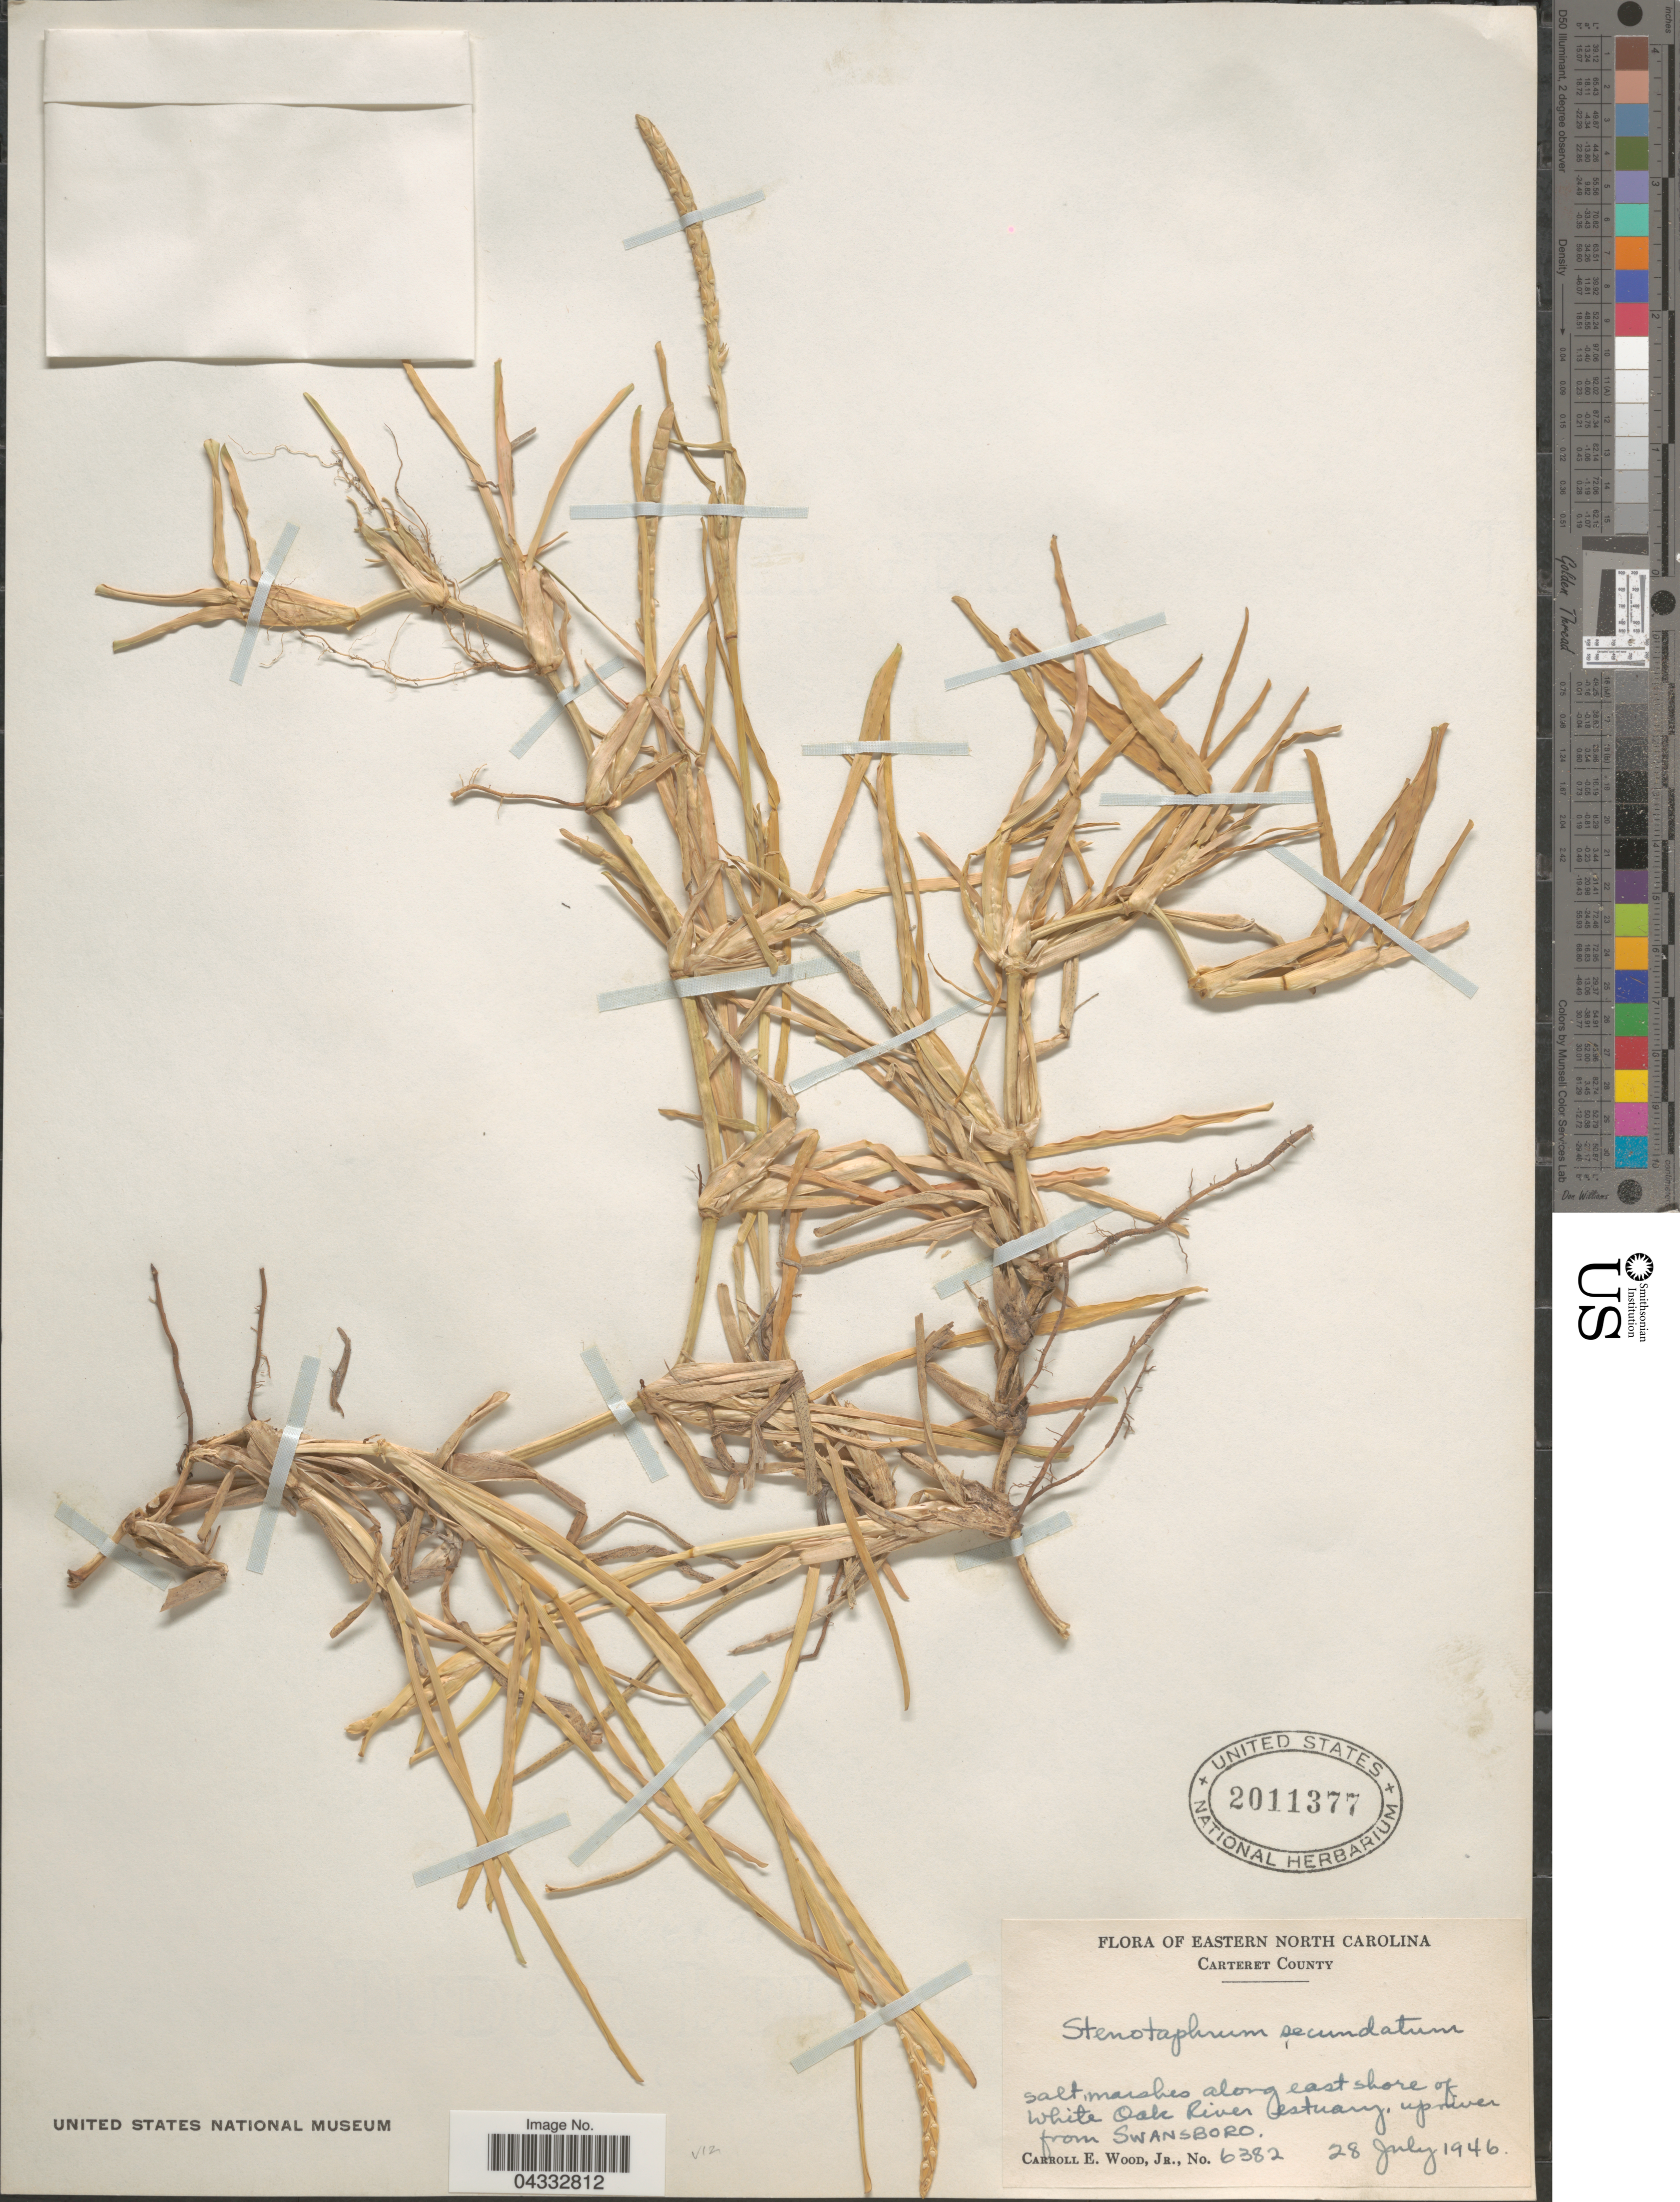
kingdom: Plantae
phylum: Tracheophyta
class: Liliopsida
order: Poales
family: Poaceae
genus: Stenotaphrum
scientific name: Stenotaphrum secundatum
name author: (Walter) Kuntze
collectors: C. E. Wood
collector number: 6382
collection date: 1946-07-28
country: United States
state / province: North Carolina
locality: Eastern North Carolina. Carteret County. Along east shore of White Oak River estuary, up river from Swansboro.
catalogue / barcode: US 2011377